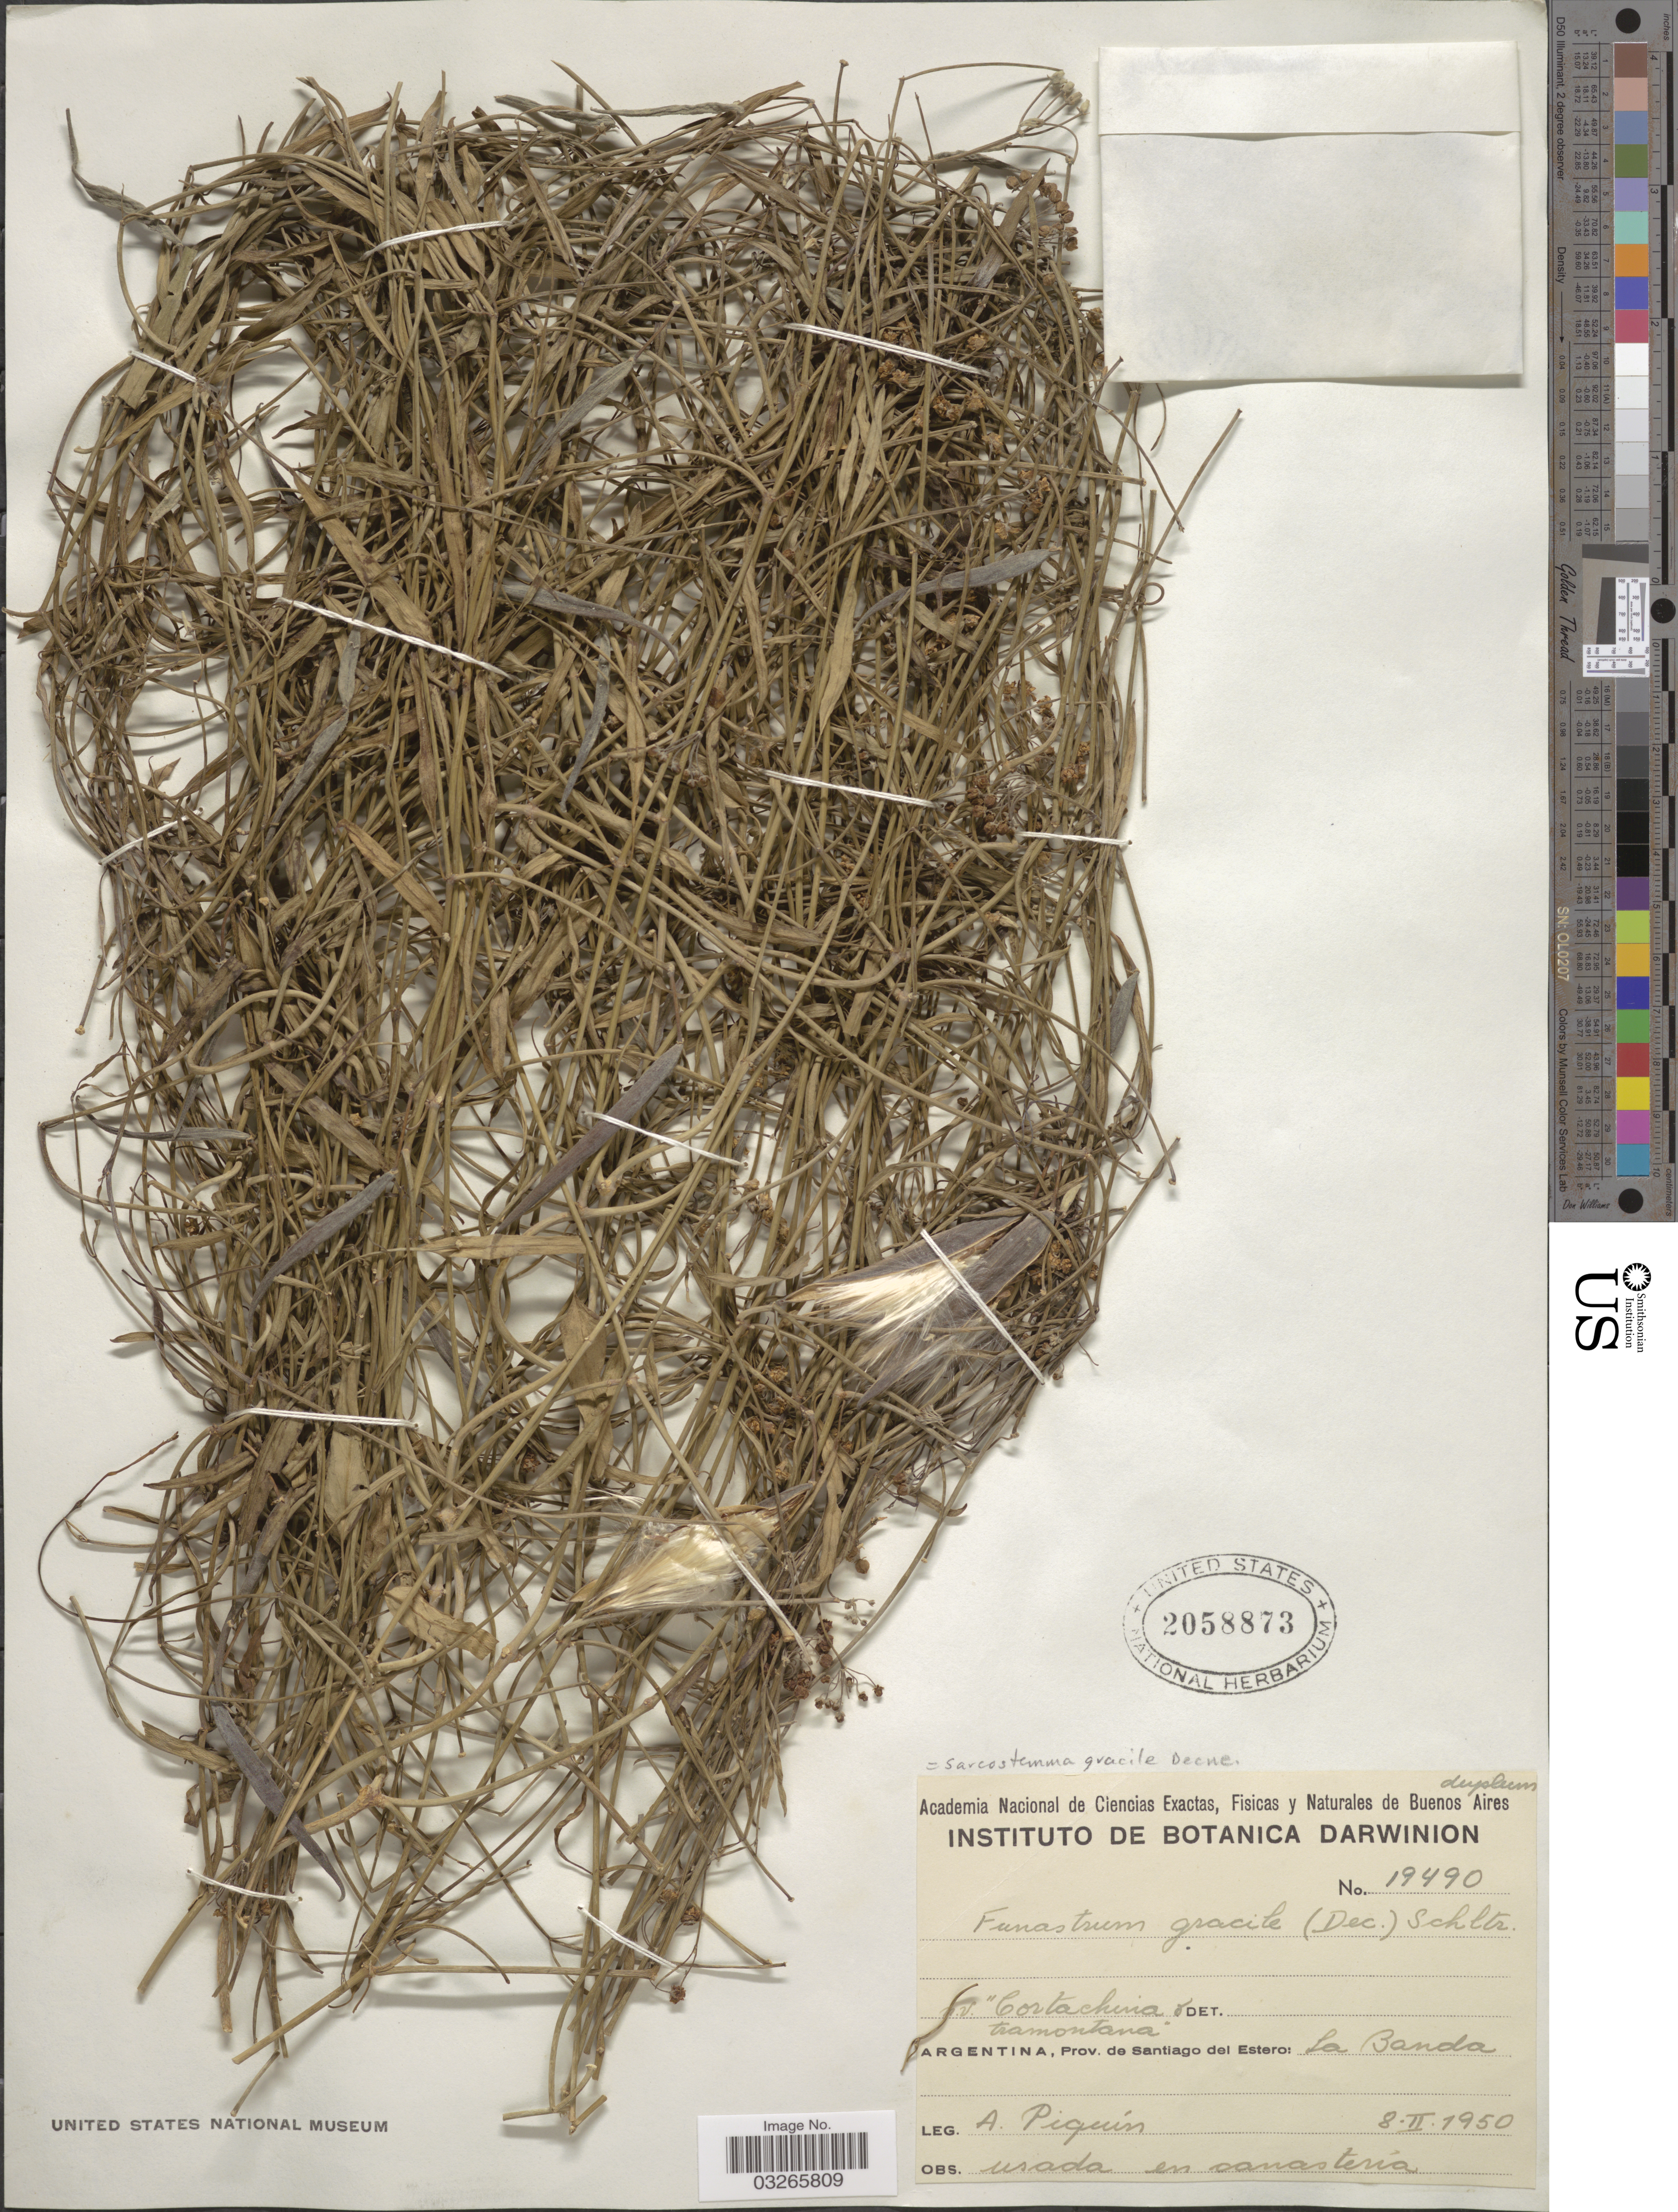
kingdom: Plantae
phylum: Tracheophyta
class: Magnoliopsida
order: Gentianales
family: Apocynaceae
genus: Sarcostemma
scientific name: Sarcostemma gracile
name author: Decne.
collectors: A. Piquín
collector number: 19490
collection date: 1950-02-08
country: Argentina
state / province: Santiago del Estero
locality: Prov. de Santiago del Estero: La Banda.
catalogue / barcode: US 2058873